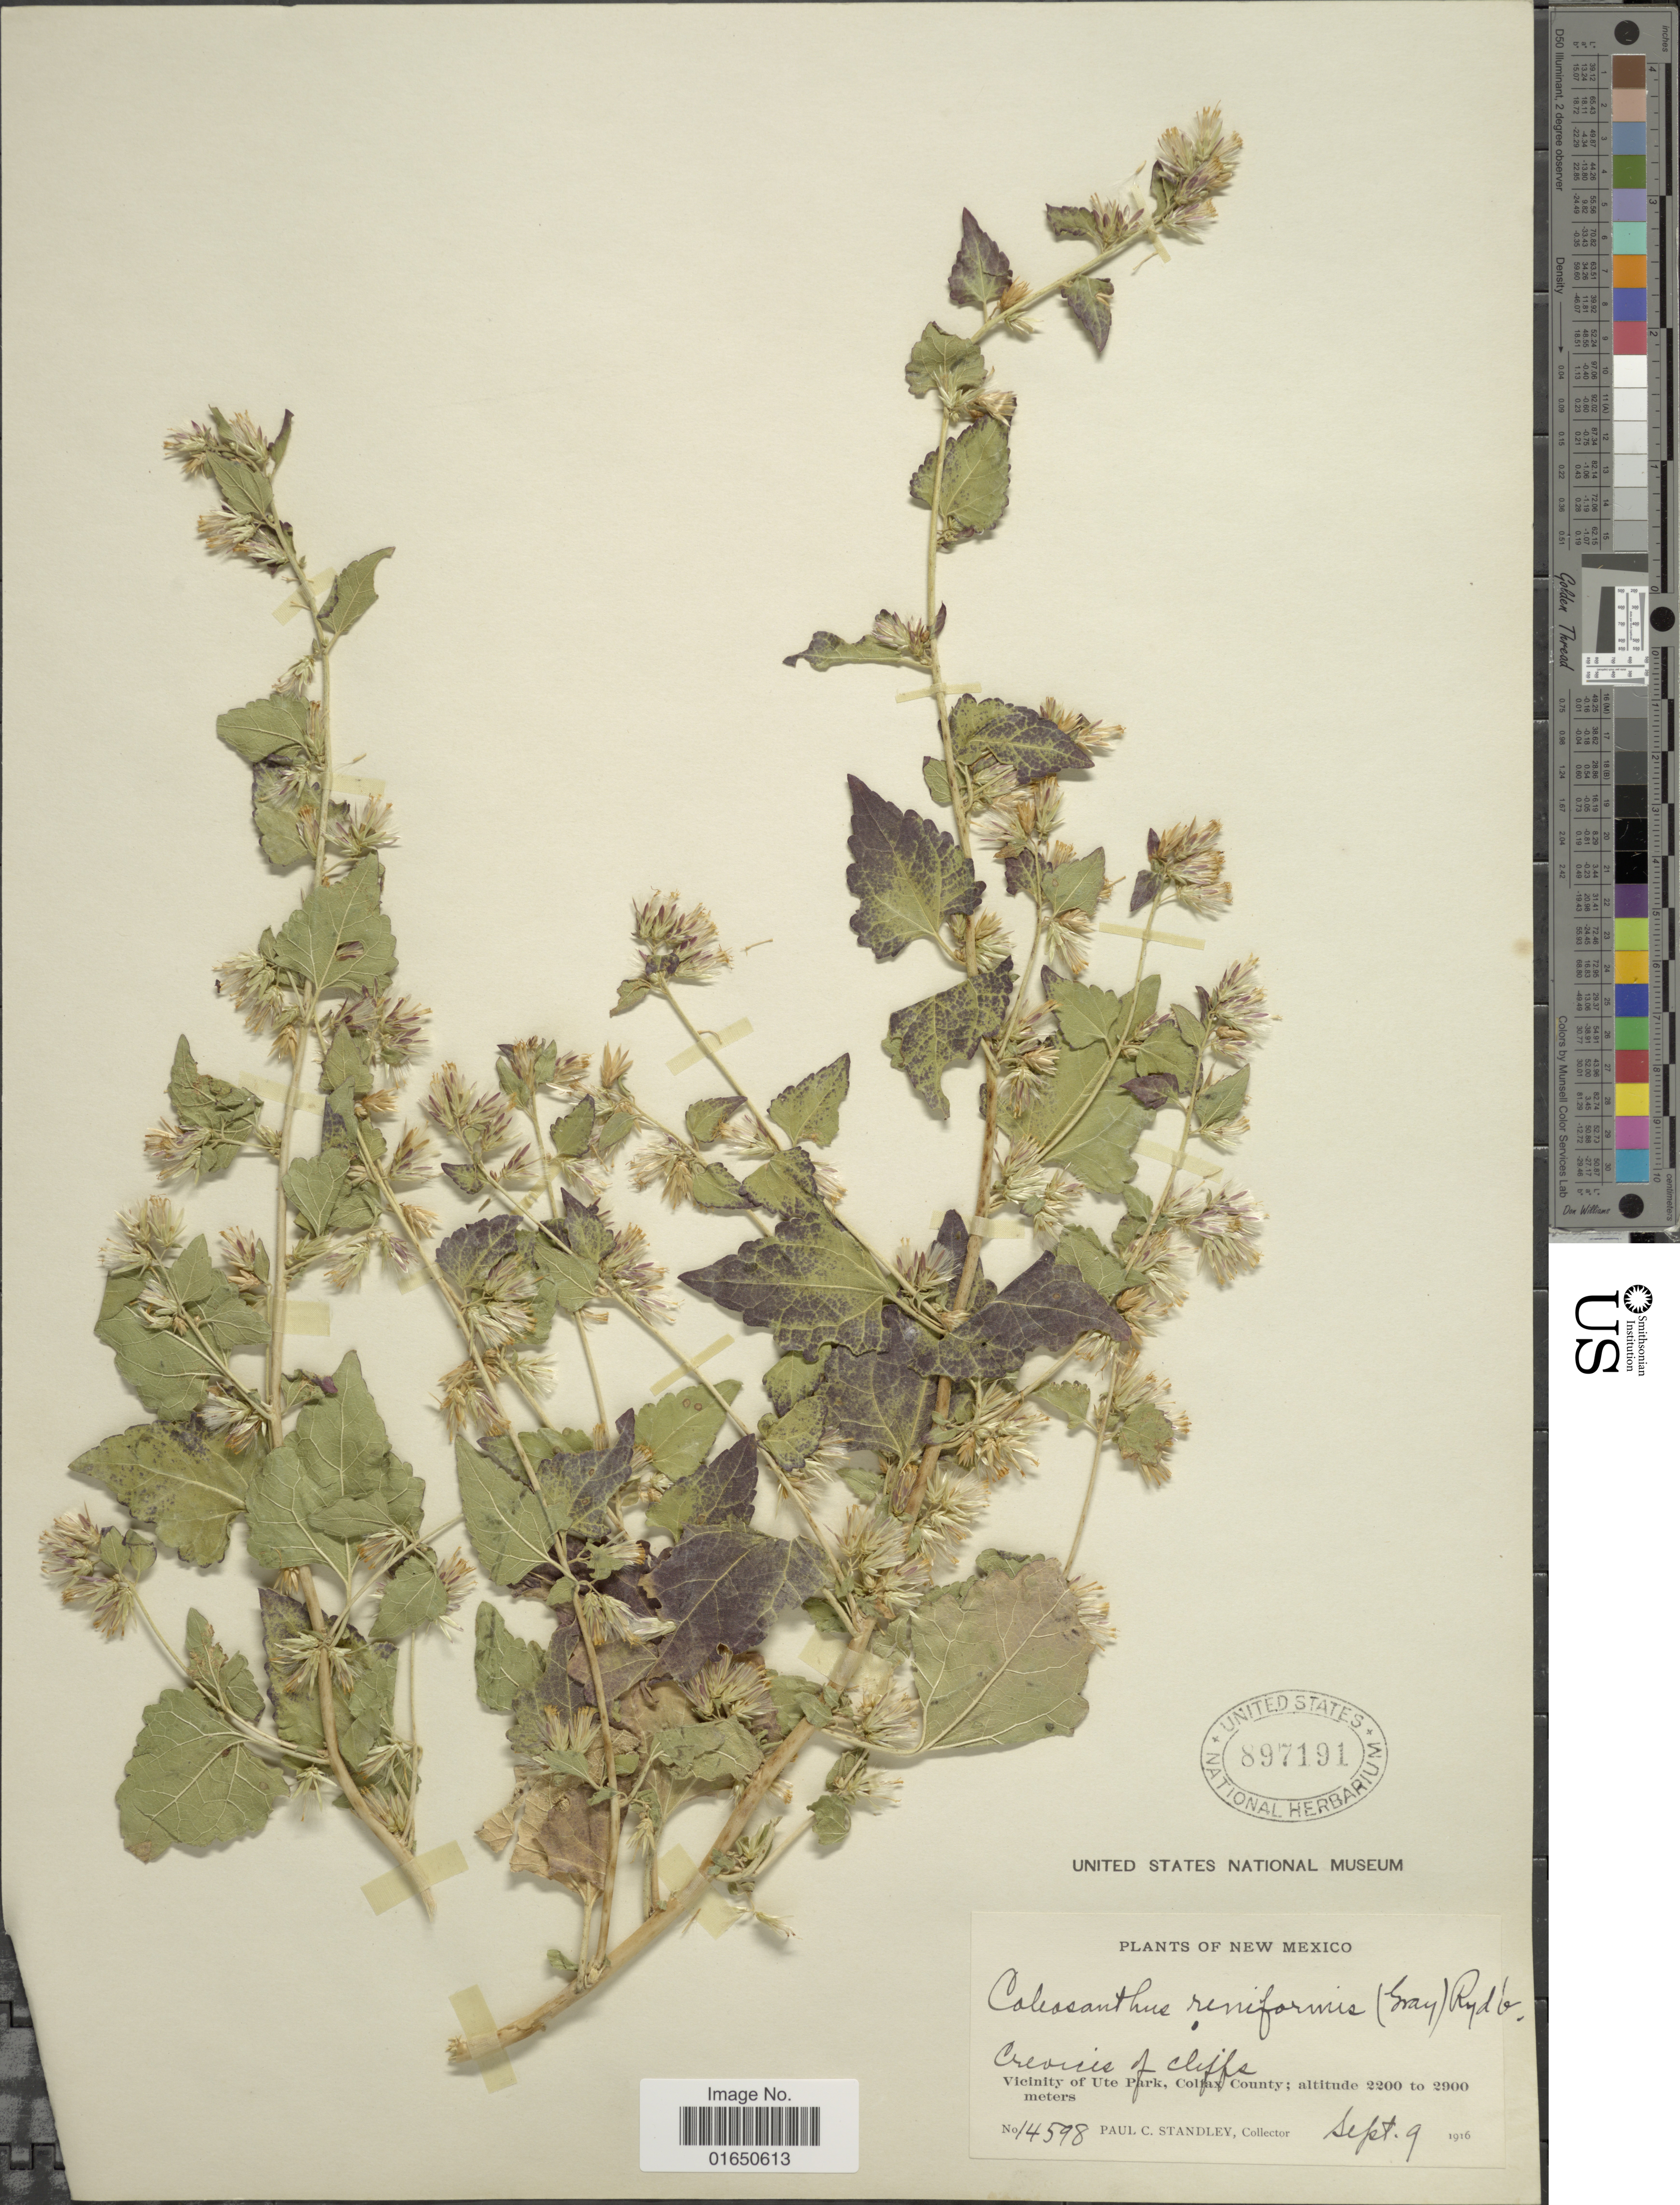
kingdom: Plantae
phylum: Tracheophyta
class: Magnoliopsida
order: Asterales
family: Asteraceae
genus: Brickellia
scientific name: Brickellia californica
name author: (Torr. & A. Gray) A. Gray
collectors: P. C. Standley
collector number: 14598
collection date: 1916-09-09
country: United States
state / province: New Mexico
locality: Vicinity of Ute Park, Colfax County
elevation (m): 2200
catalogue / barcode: US 897191